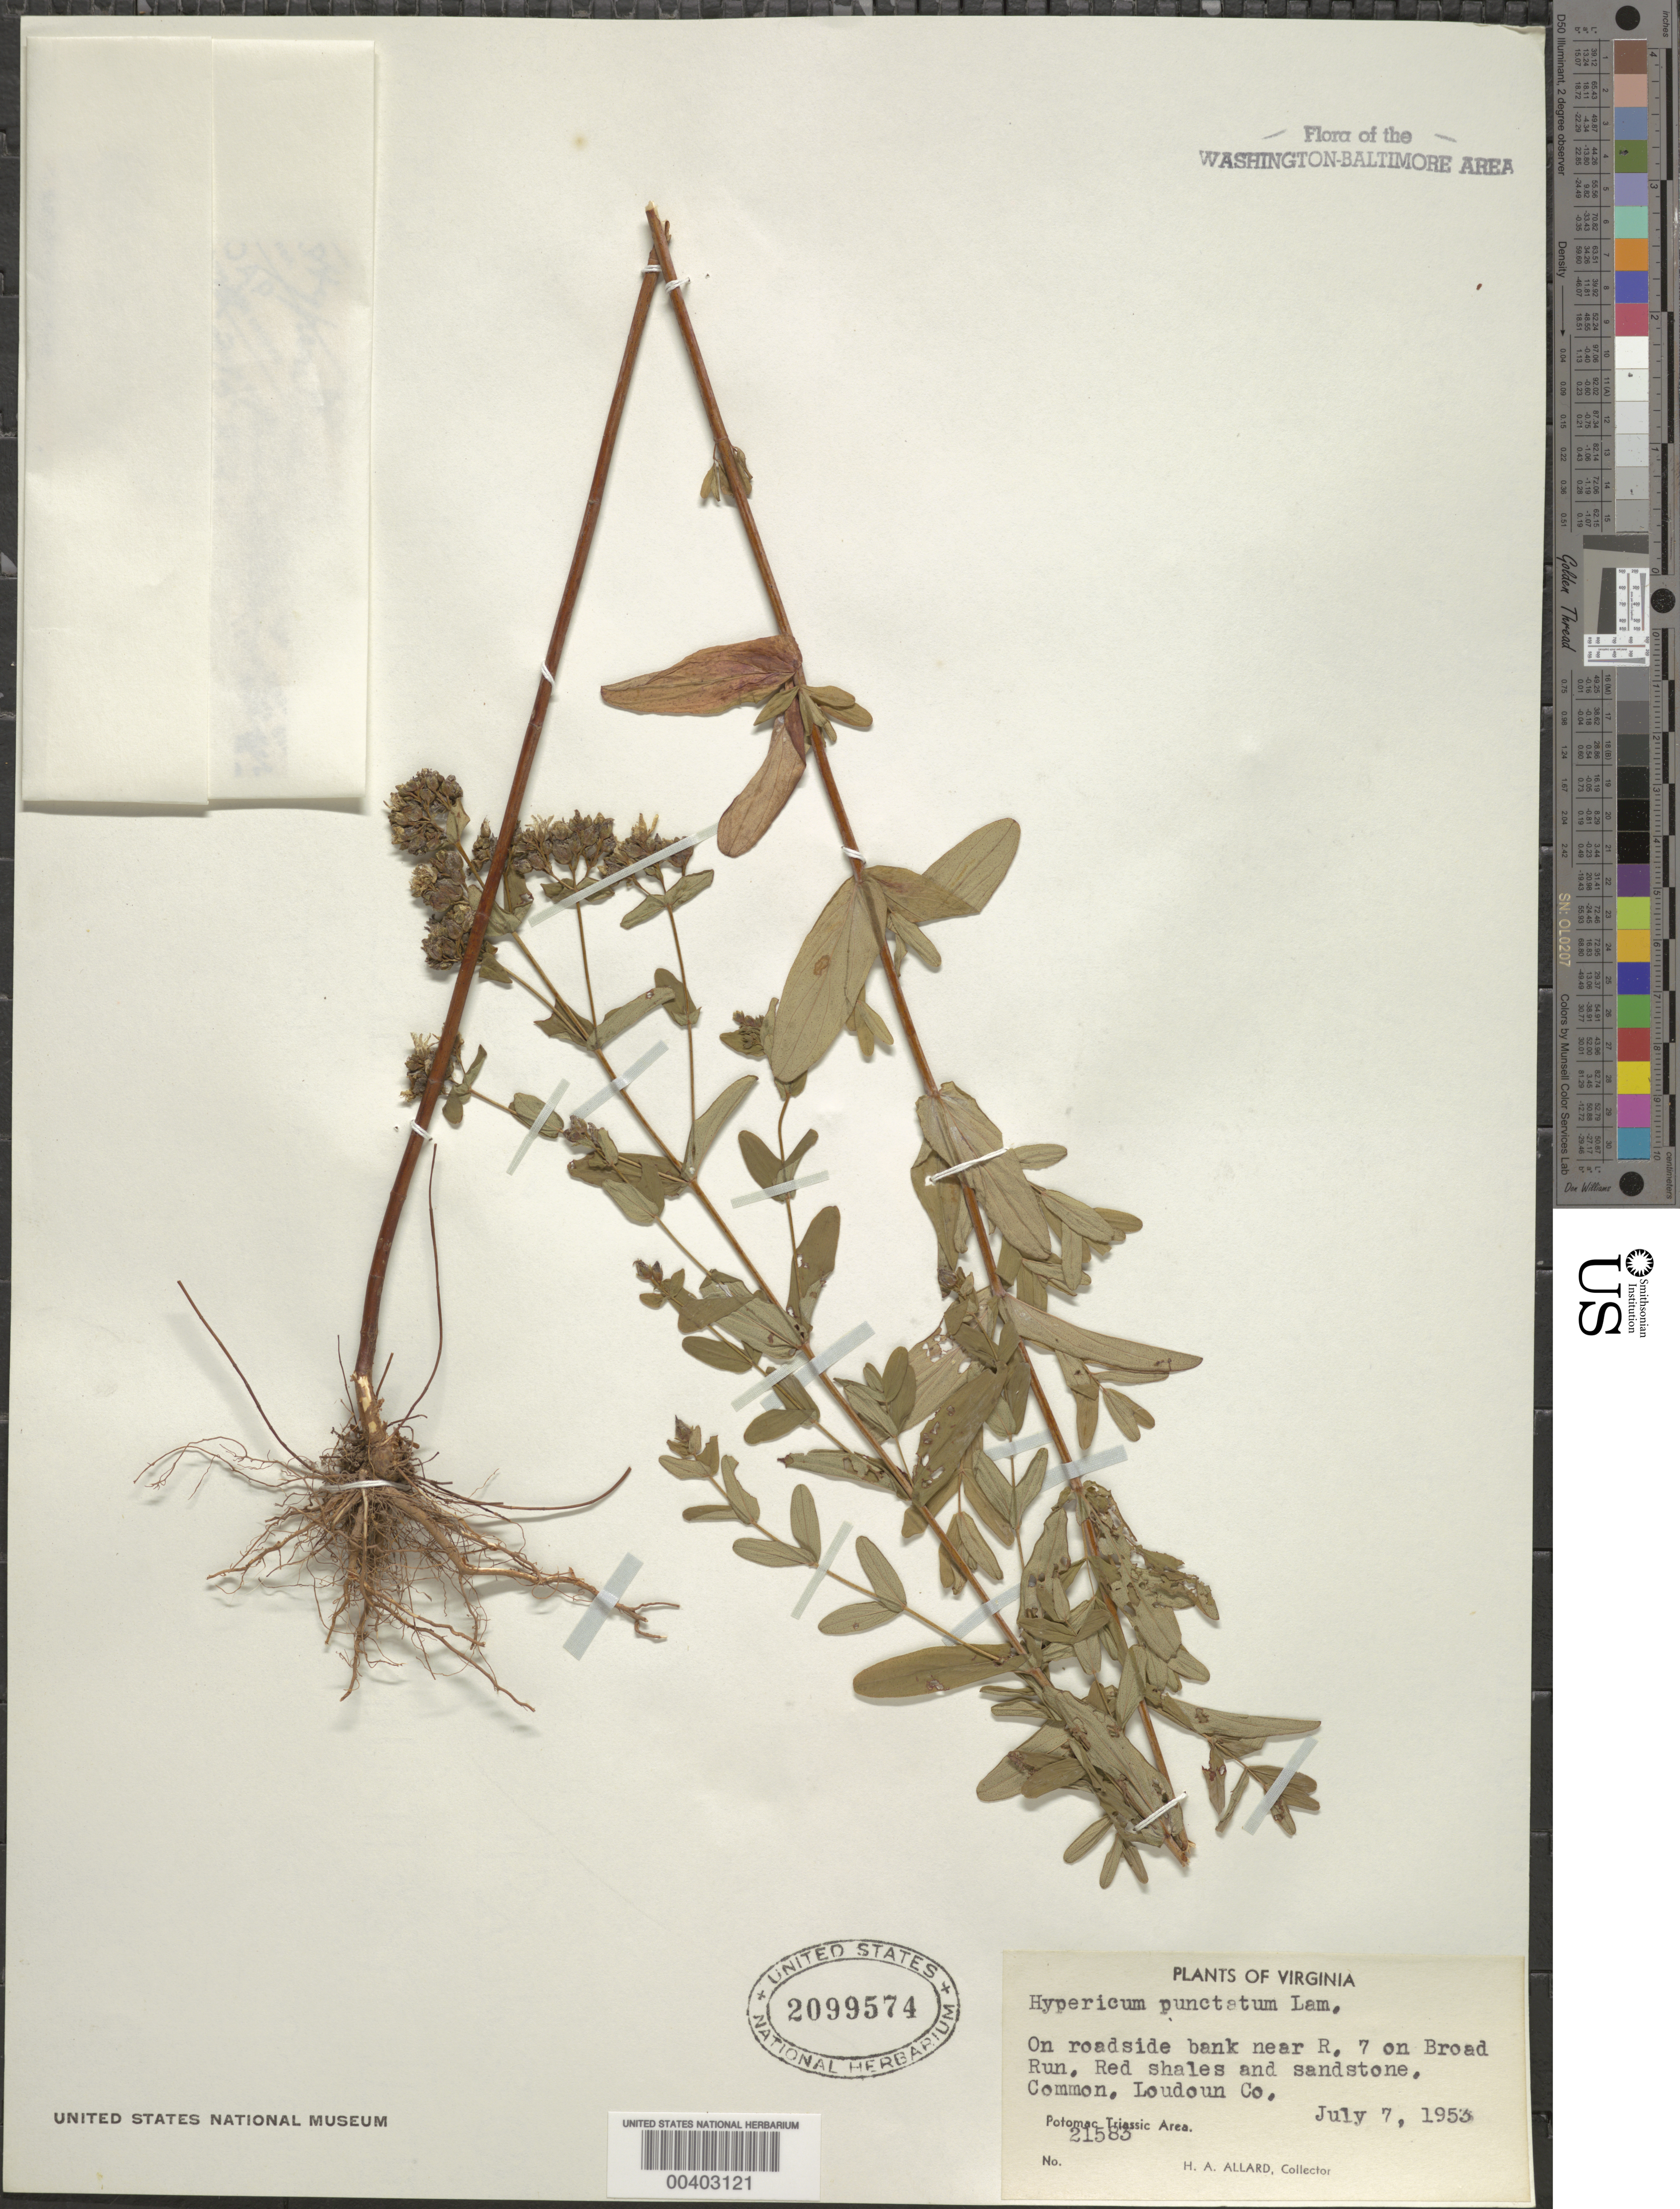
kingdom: Plantae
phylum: Tracheophyta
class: Magnoliopsida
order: Malpighiales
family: Hypericaceae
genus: Hypericum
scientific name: Hypericum punctatum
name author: Lam.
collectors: H. A. Allard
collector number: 21583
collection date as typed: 07 Jul 1953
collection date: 1953-07-07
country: United States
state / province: Virginia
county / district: Loudoun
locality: Broad Run near Route 7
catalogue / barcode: US 2099574